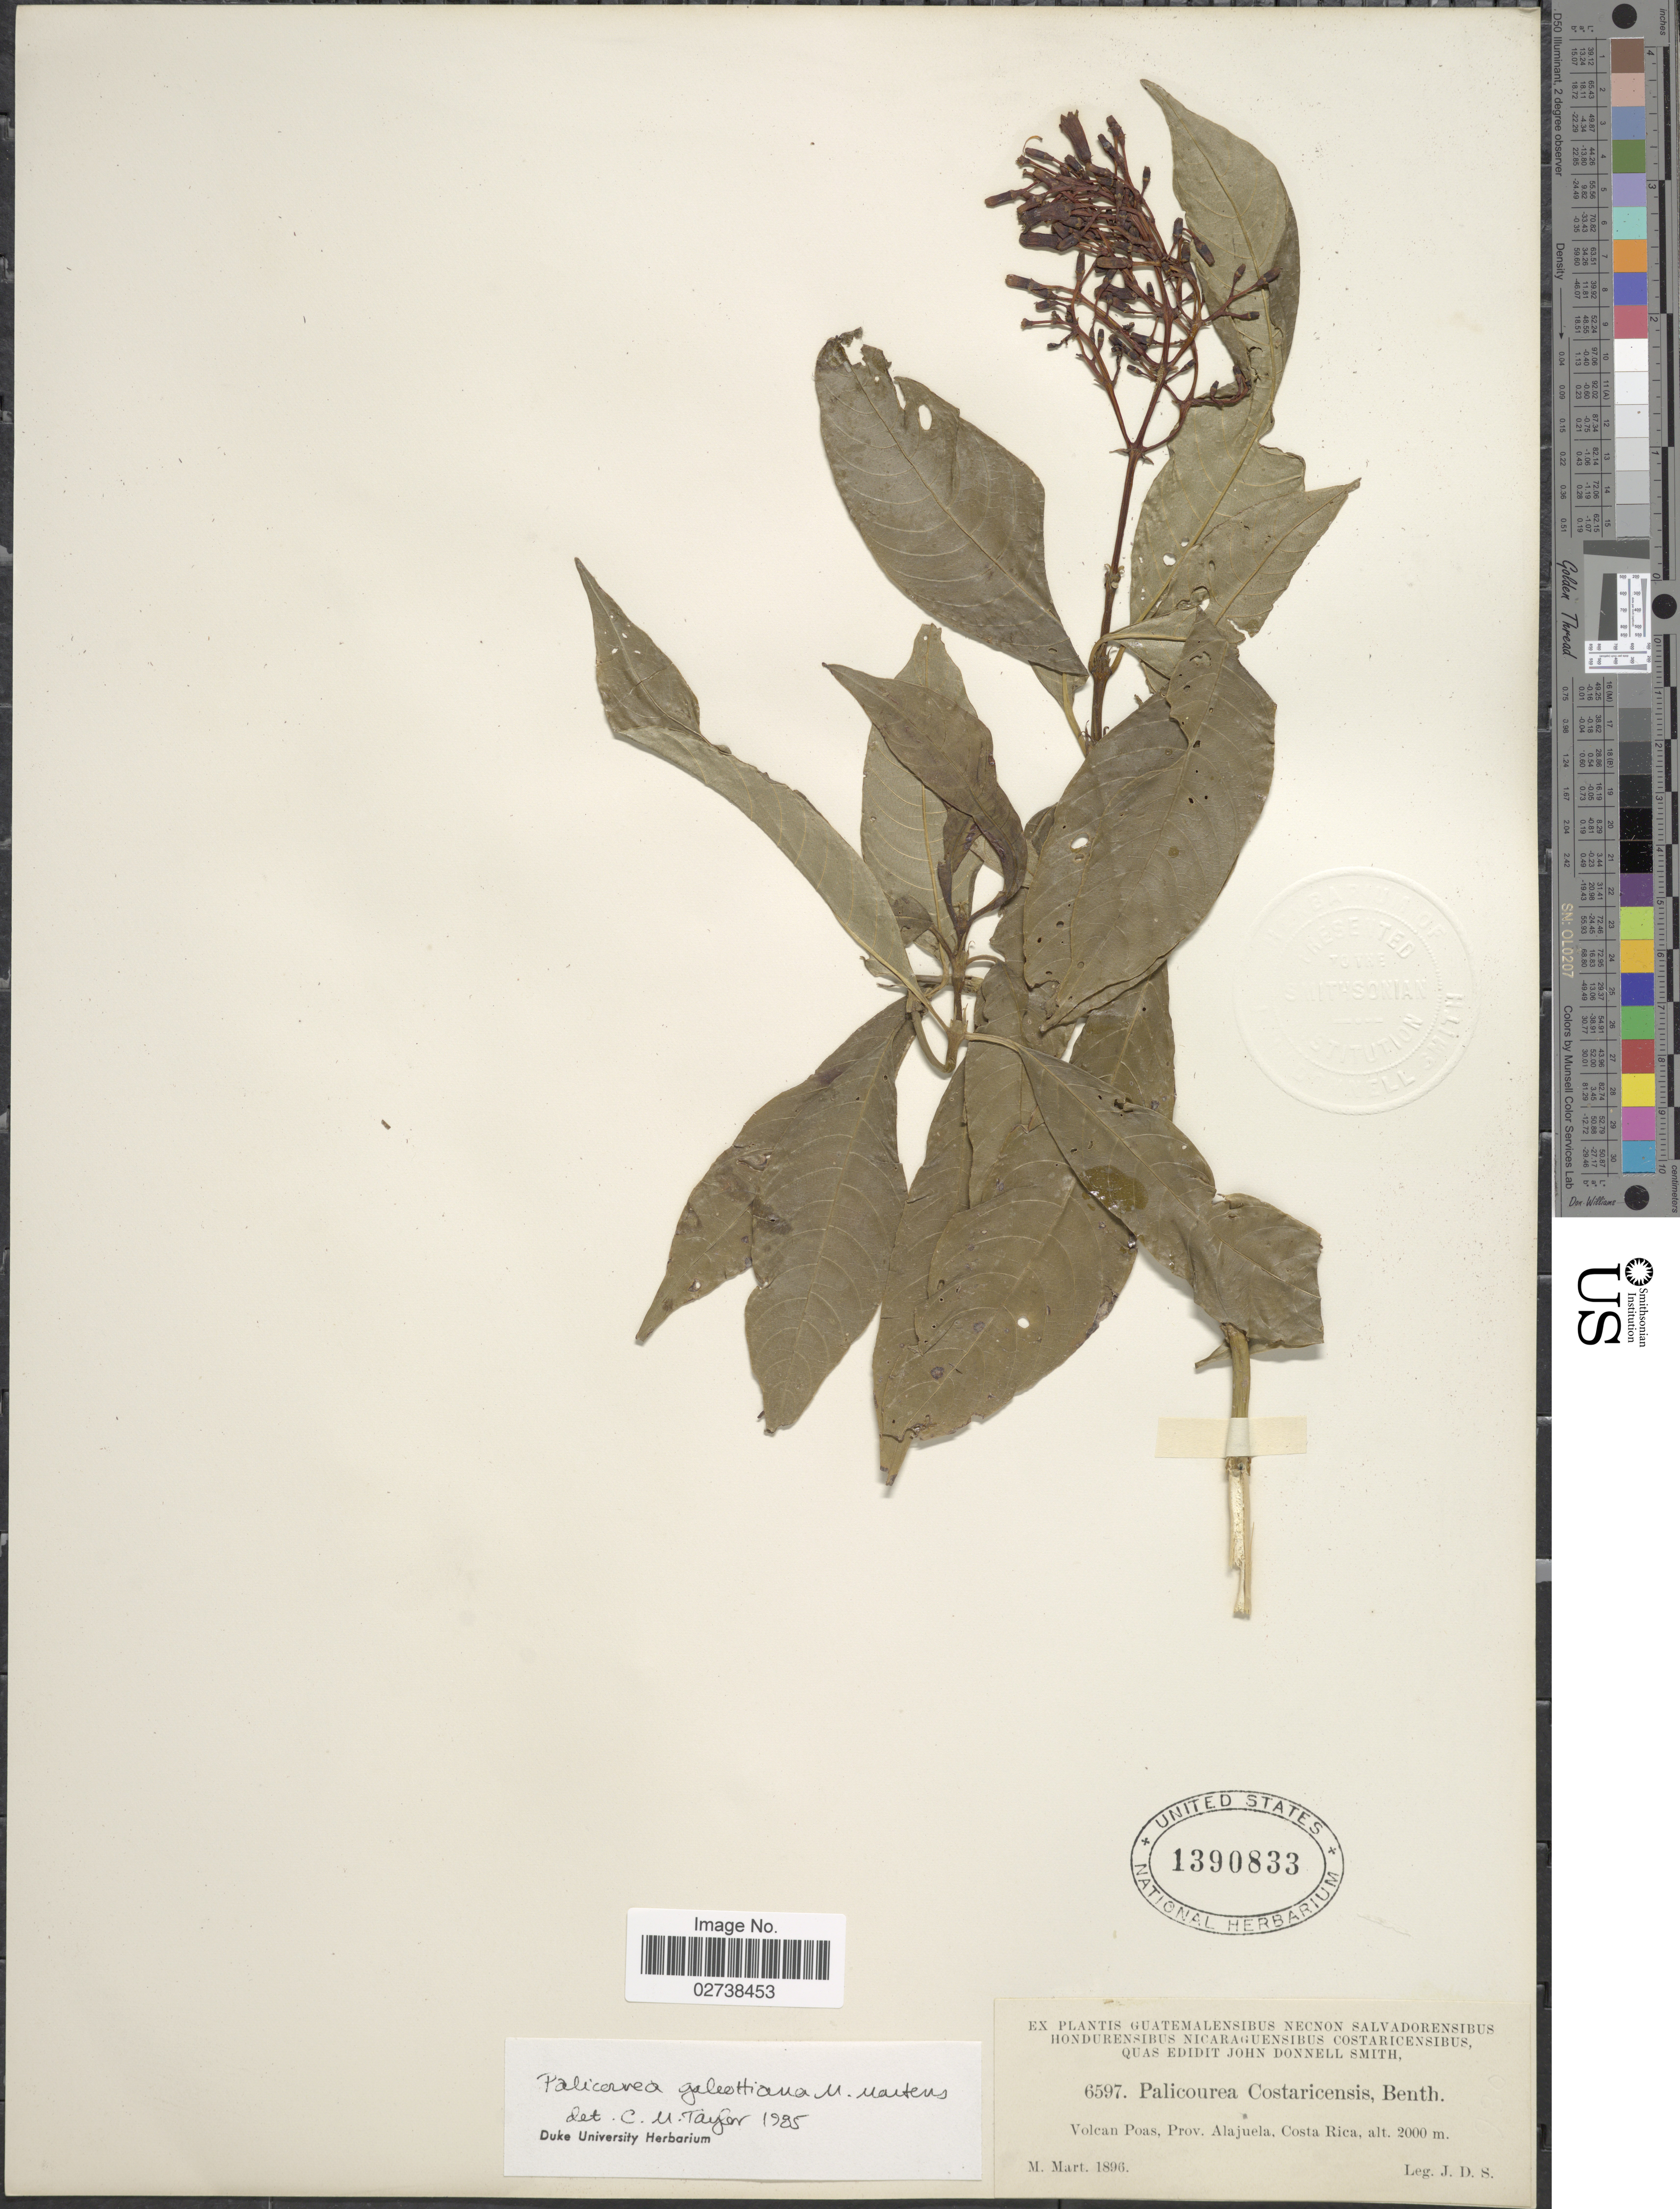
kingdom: Plantae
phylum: Tracheophyta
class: Magnoliopsida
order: Gentianales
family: Rubiaceae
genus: Palicourea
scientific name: Palicourea galeottiana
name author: M. Martens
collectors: J. Donnell Smith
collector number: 6597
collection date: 1896-03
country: Costa Rica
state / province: Alajuela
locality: Volcan Poas, Prov. Alajuela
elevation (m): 2000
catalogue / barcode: US 1390833